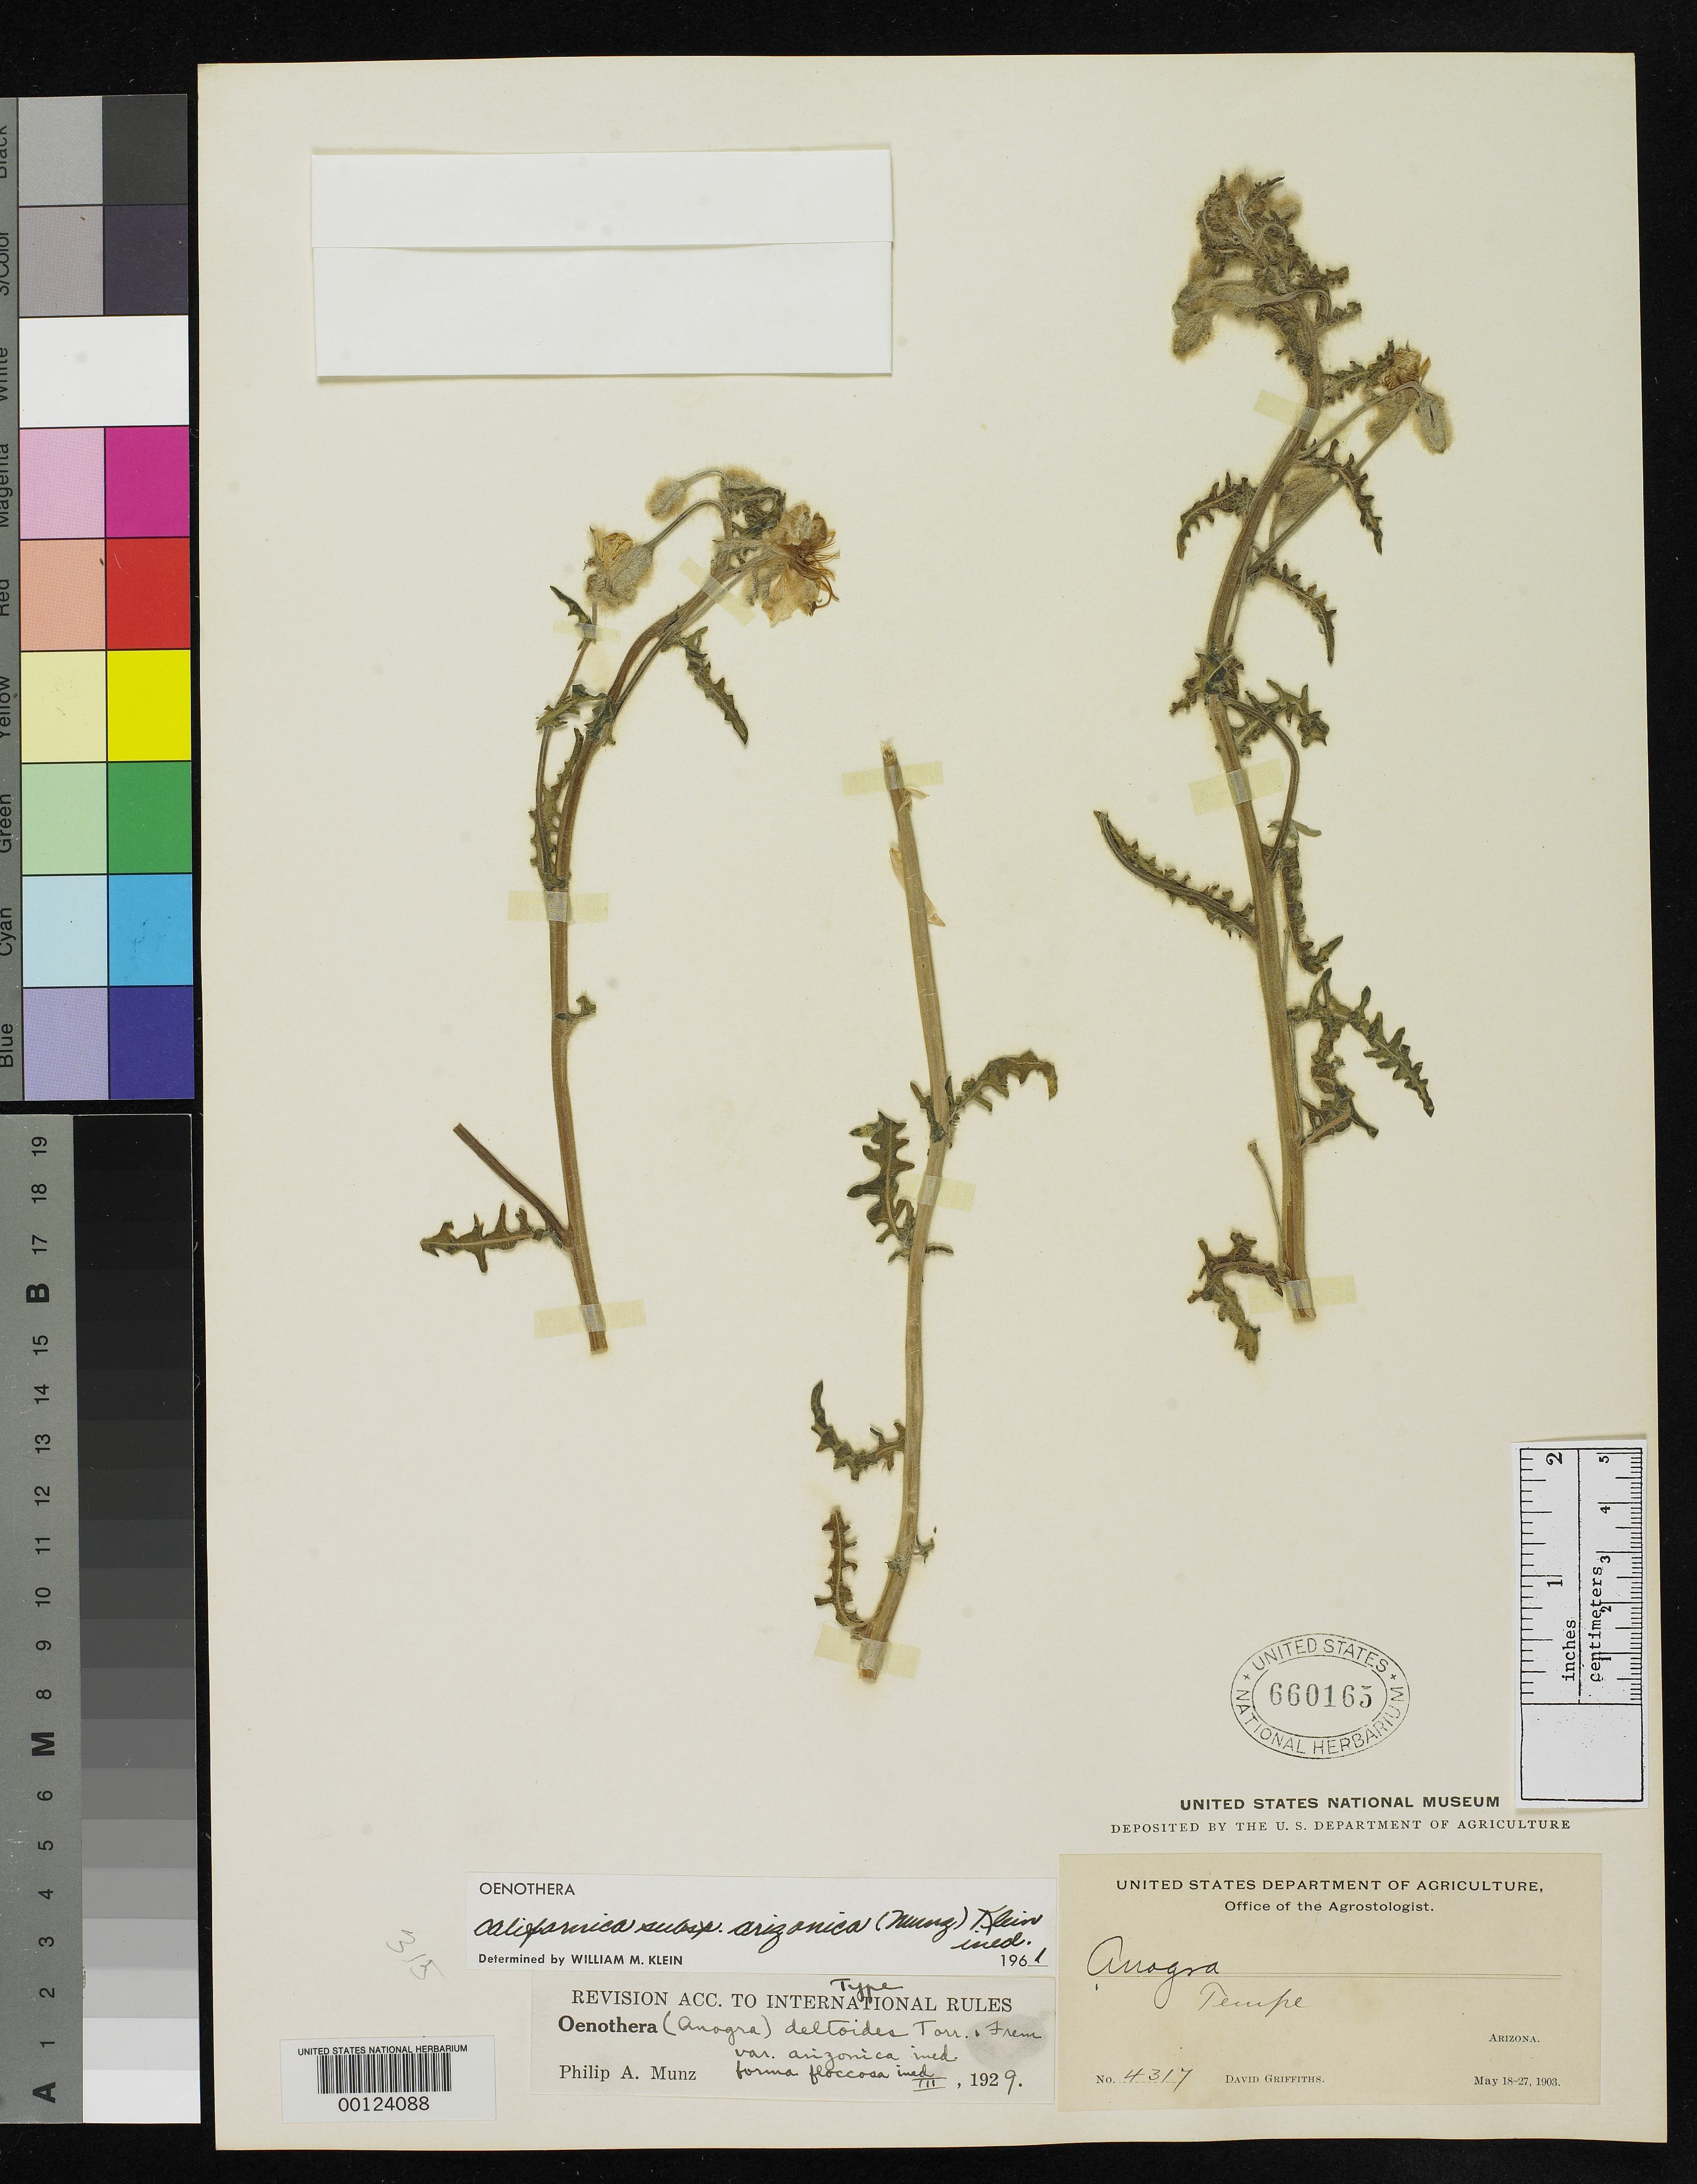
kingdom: Plantae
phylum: Tracheophyta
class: Magnoliopsida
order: Myrtales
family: Onagraceae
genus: Oenothera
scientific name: Oenothera deltoides f. floccosa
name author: Munz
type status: Holotype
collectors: D. Griffiths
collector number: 4317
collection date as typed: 18 May 1903 to 27 May 1903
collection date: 1903-05-18/1903-05-27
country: United States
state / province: Arizona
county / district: Maricopa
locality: Tempe.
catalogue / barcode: US 660165